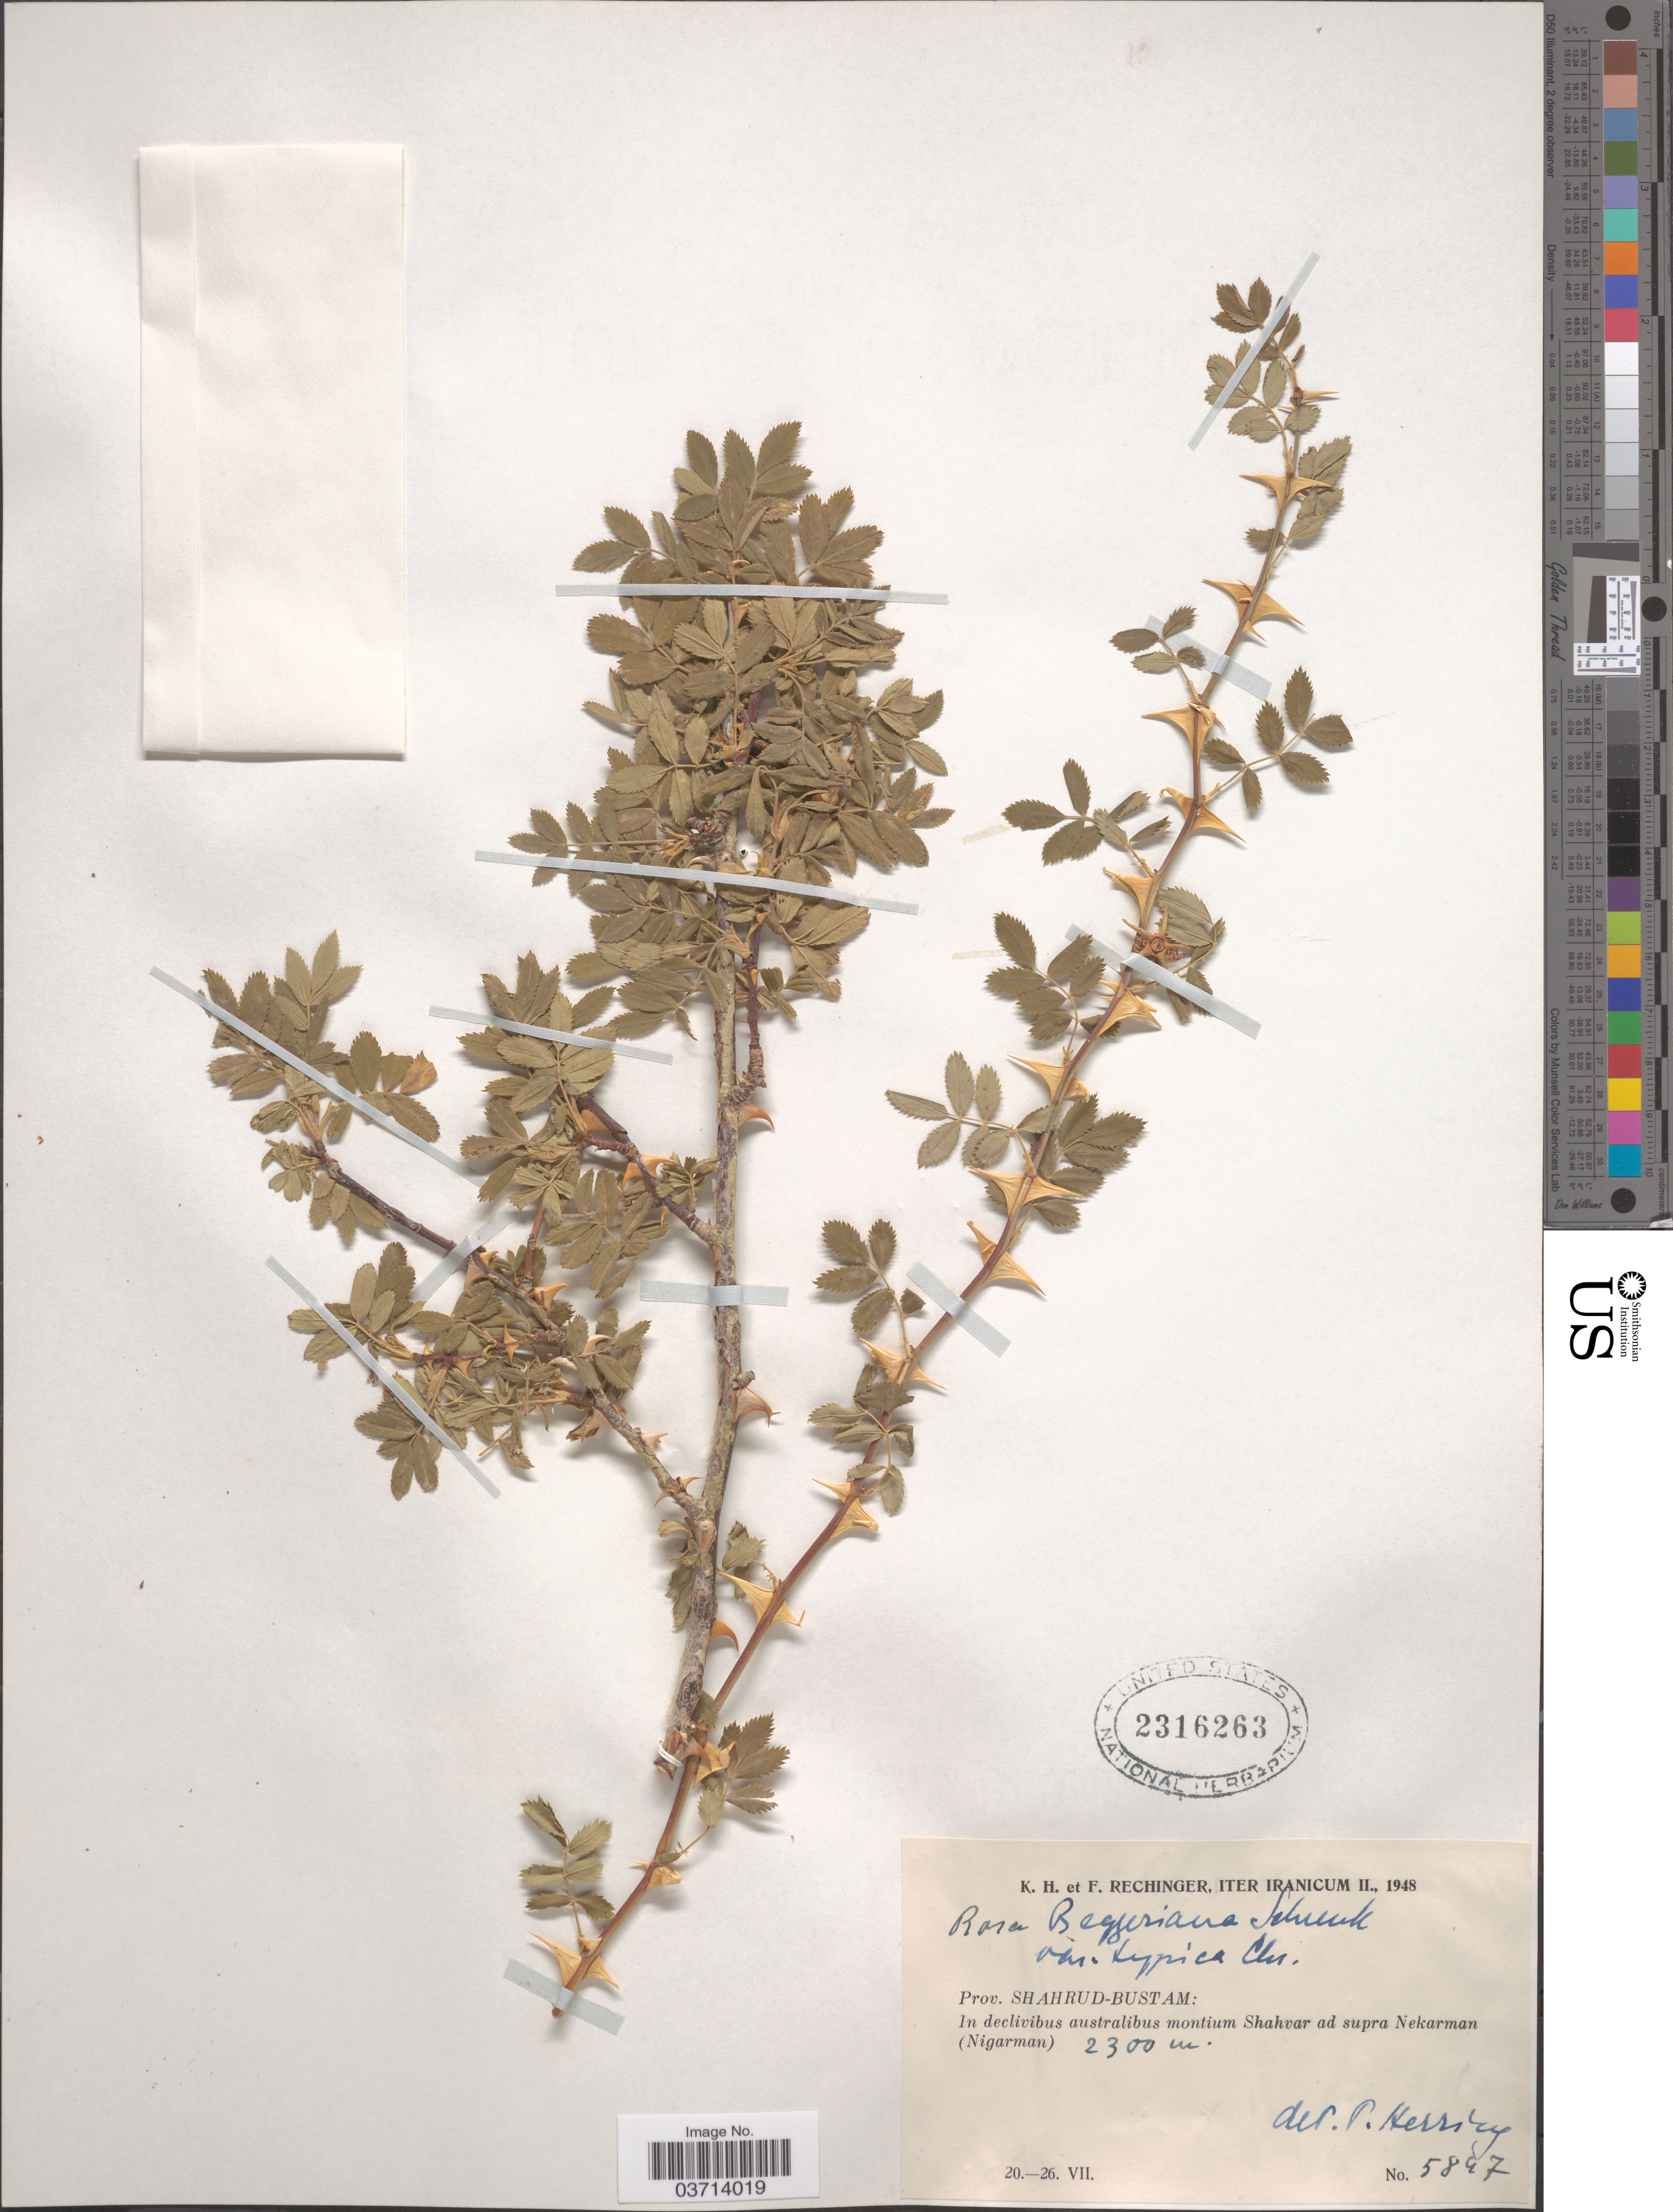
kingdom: Plantae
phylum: Tracheophyta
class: Magnoliopsida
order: Rosales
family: Rosaceae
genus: Rosa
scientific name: Rosa beggeriana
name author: Schrenk ex Fisch. & C.A. Mey.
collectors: K. H. Rechinger & F. Rechinger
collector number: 5847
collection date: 1948-07-20/1948-07-26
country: Iran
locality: Iter Iranicum. Prov. Shahrud-Bustam: In declivibus australibus montium Shahvar ad supra Nekarman (Nigarman).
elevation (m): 2300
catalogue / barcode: US 2316263